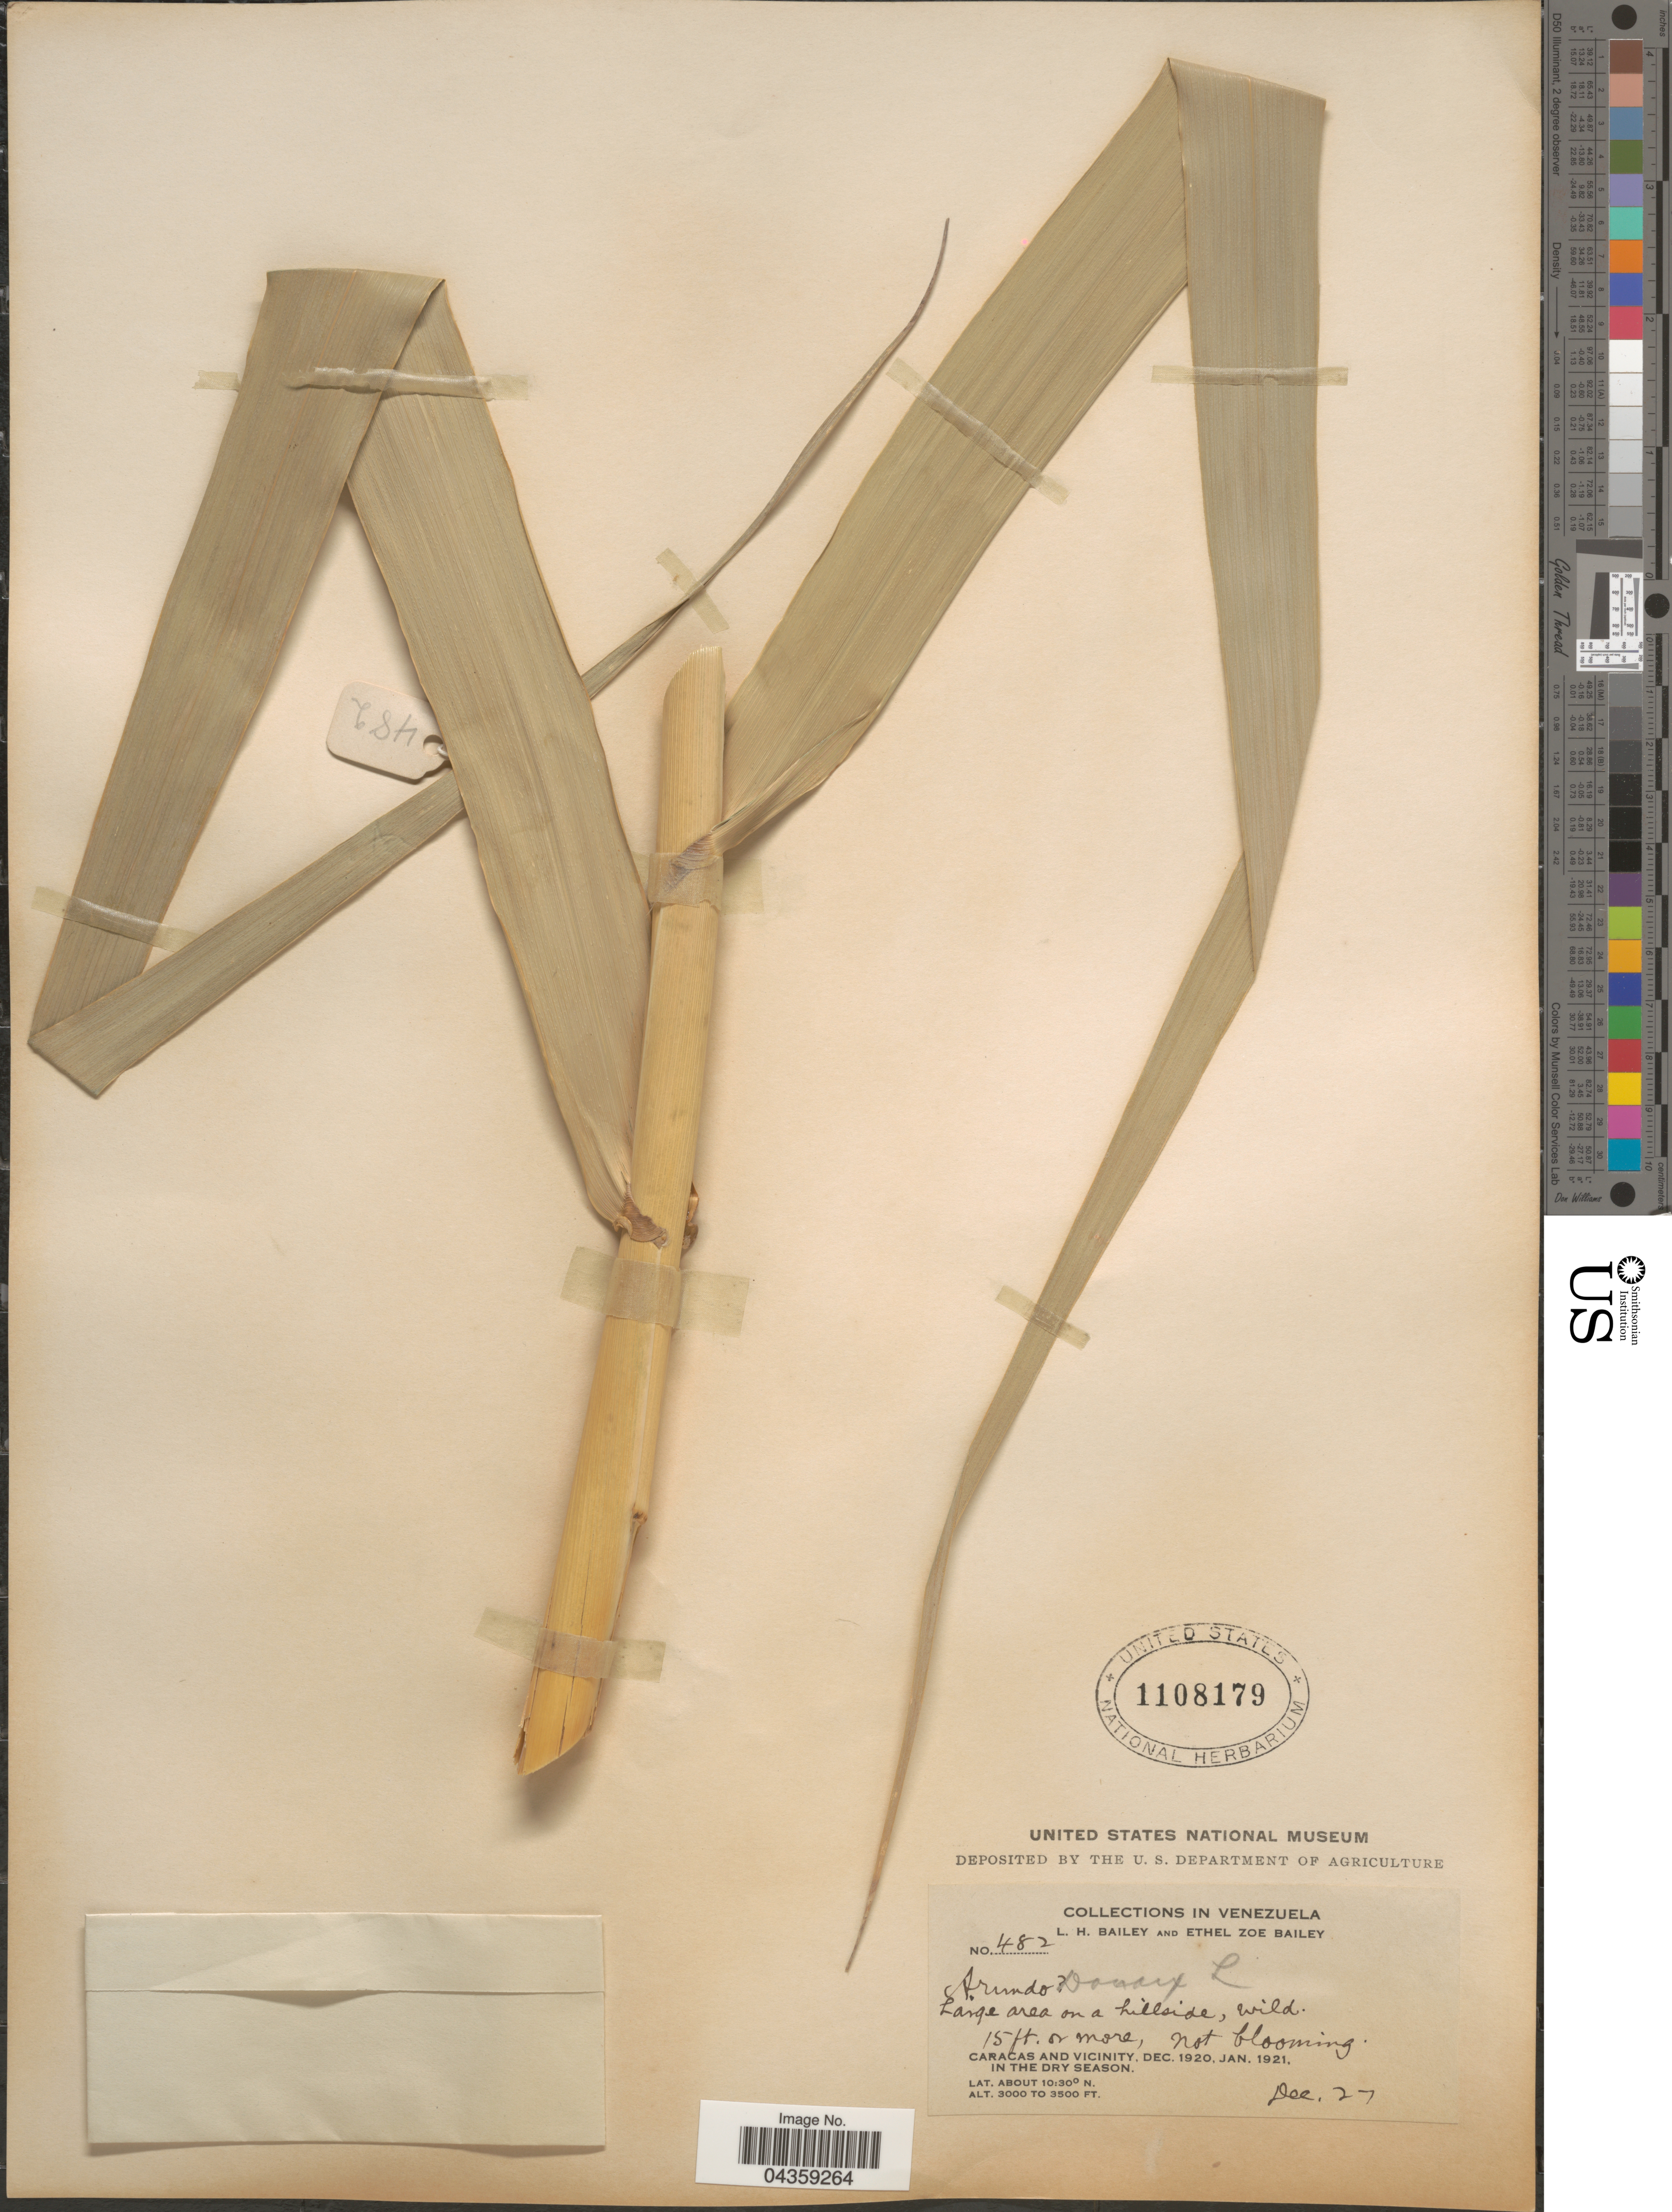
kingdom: Plantae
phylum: Tracheophyta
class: Liliopsida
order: Poales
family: Poaceae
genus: Arundo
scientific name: Arundo donax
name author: L.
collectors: L. H. Bailey & E. Z. Bailey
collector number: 482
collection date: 1920-12-27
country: Venezuela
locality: Caracas and vicinity.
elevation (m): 914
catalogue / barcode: US 1108179